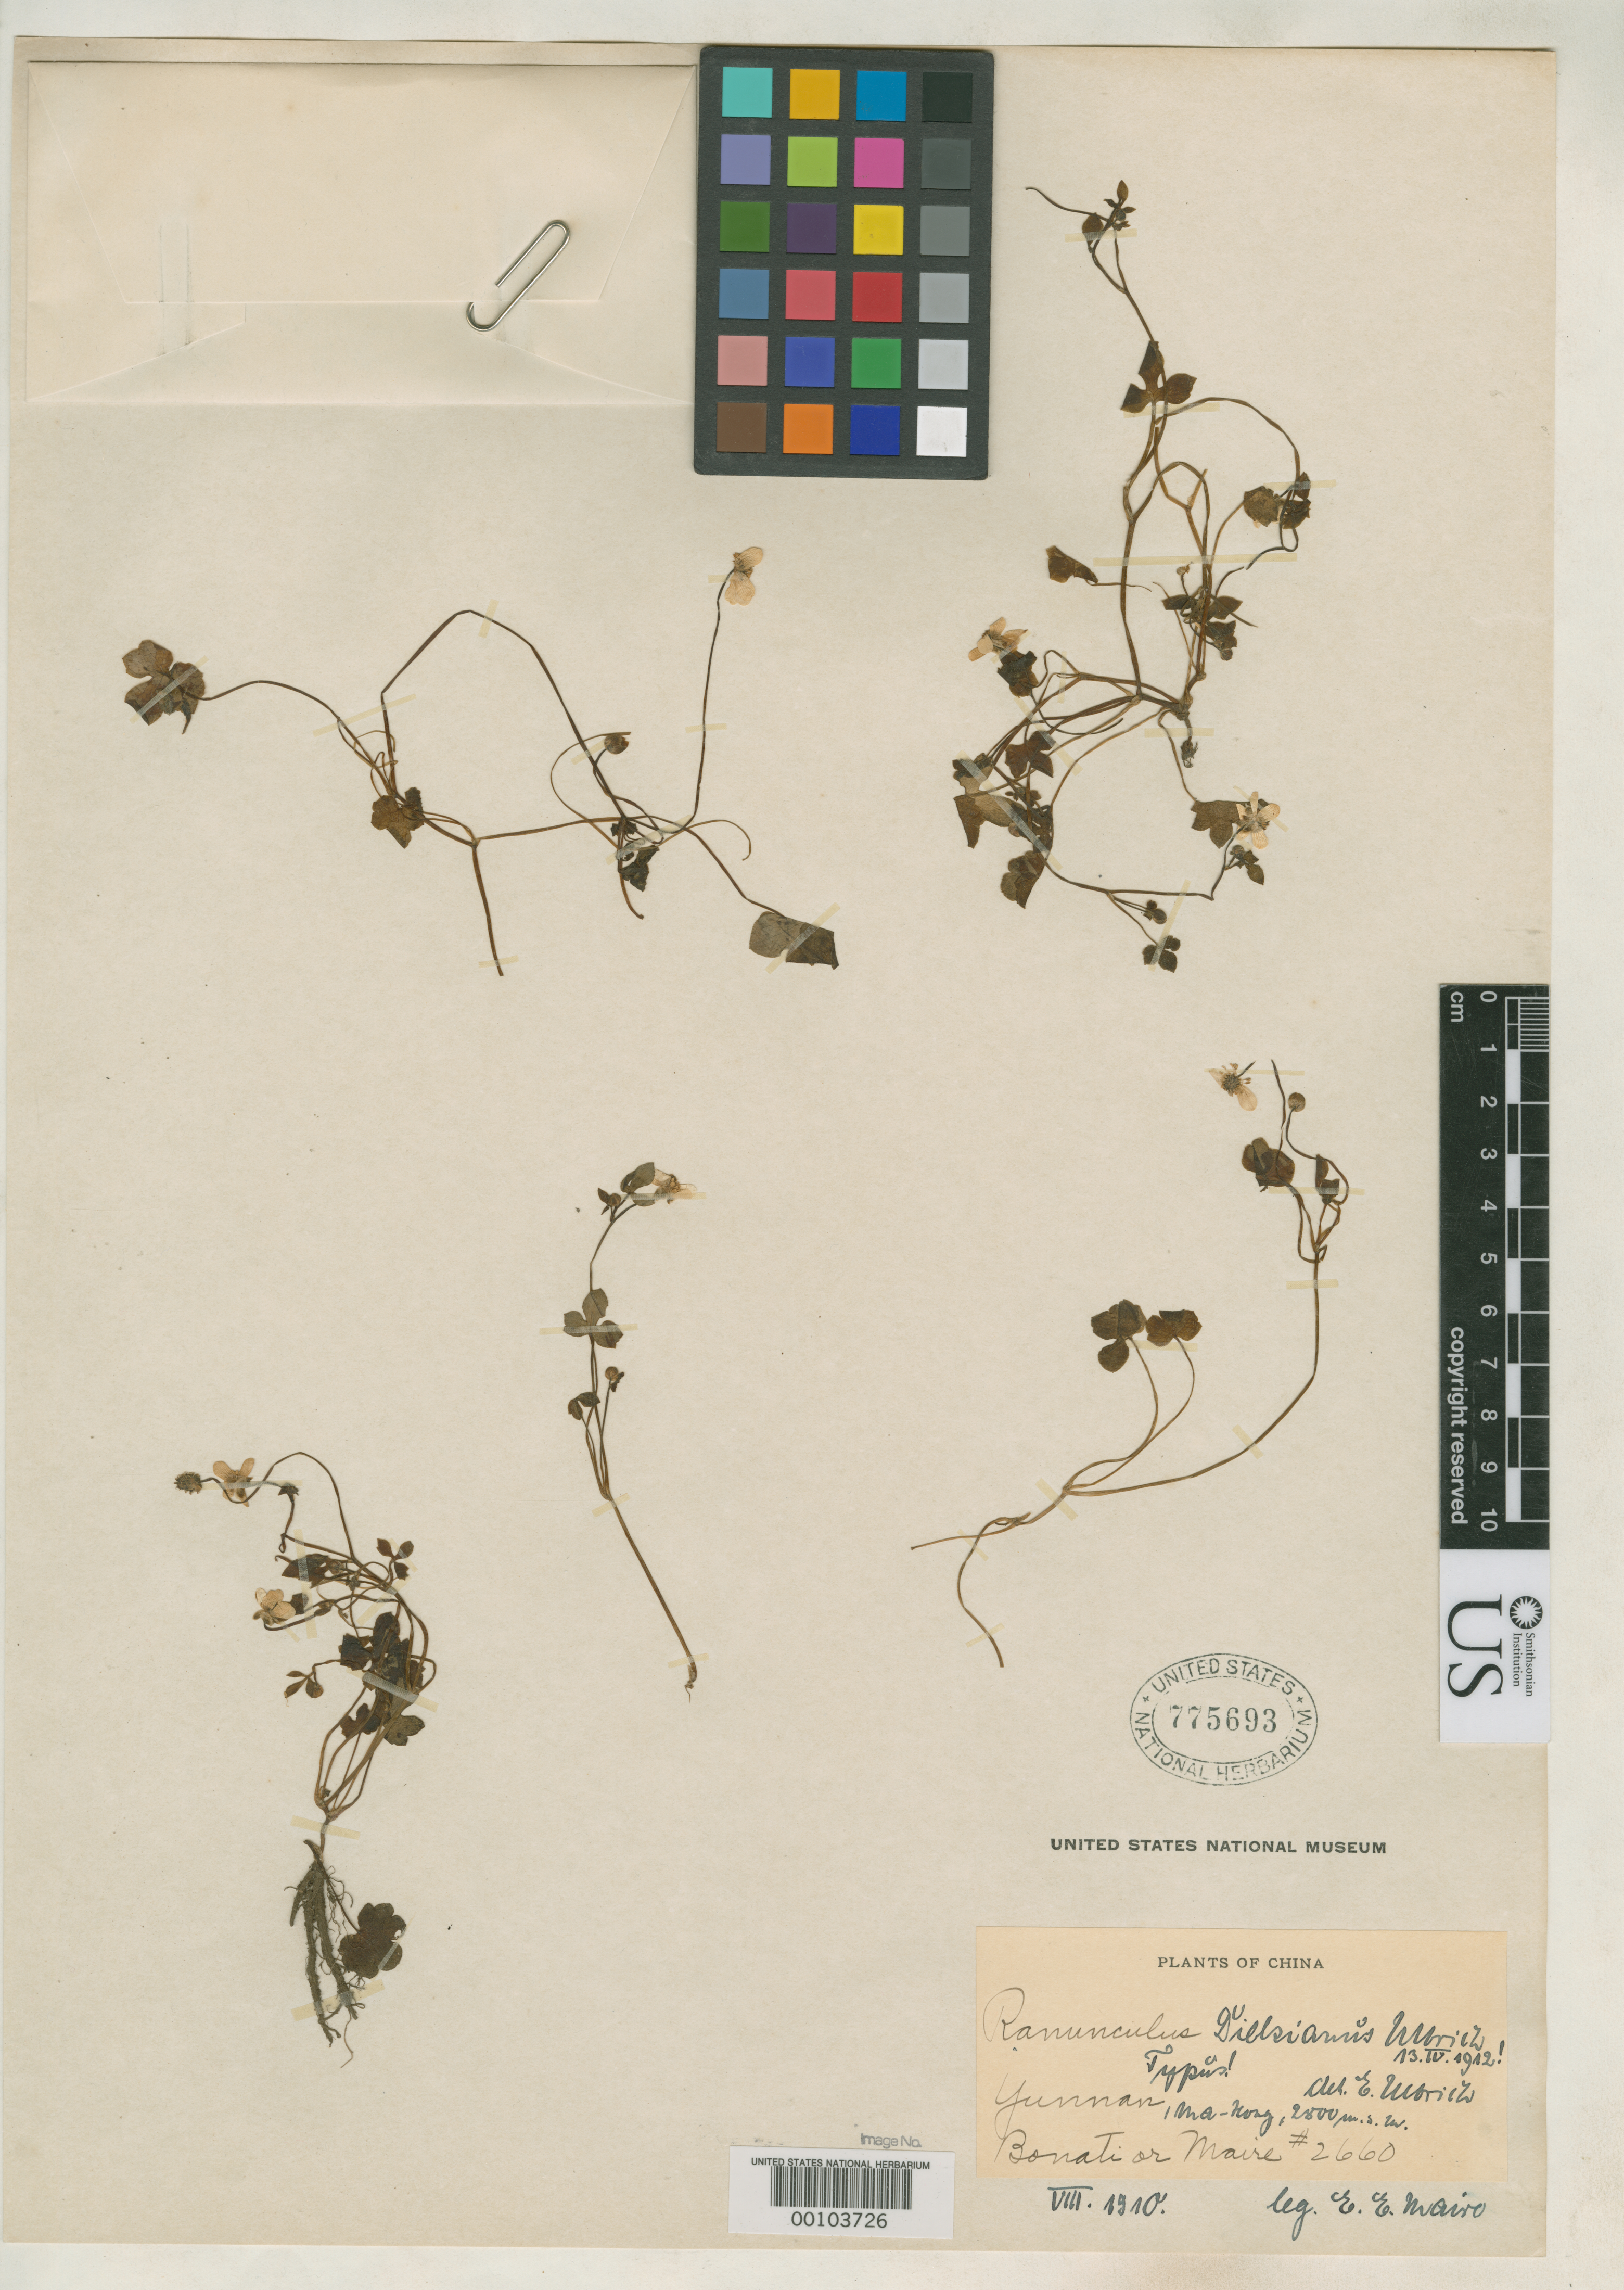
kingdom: Plantae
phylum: Tracheophyta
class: Magnoliopsida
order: Ranunculales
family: Ranunculaceae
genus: Ranunculus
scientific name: Ranunculus dielsianus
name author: Ulbr.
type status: Isotype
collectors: E. E. Maire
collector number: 2660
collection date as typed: Aug 1910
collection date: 1910-08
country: China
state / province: Yunnan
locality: Ma-Hong.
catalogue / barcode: US 775693